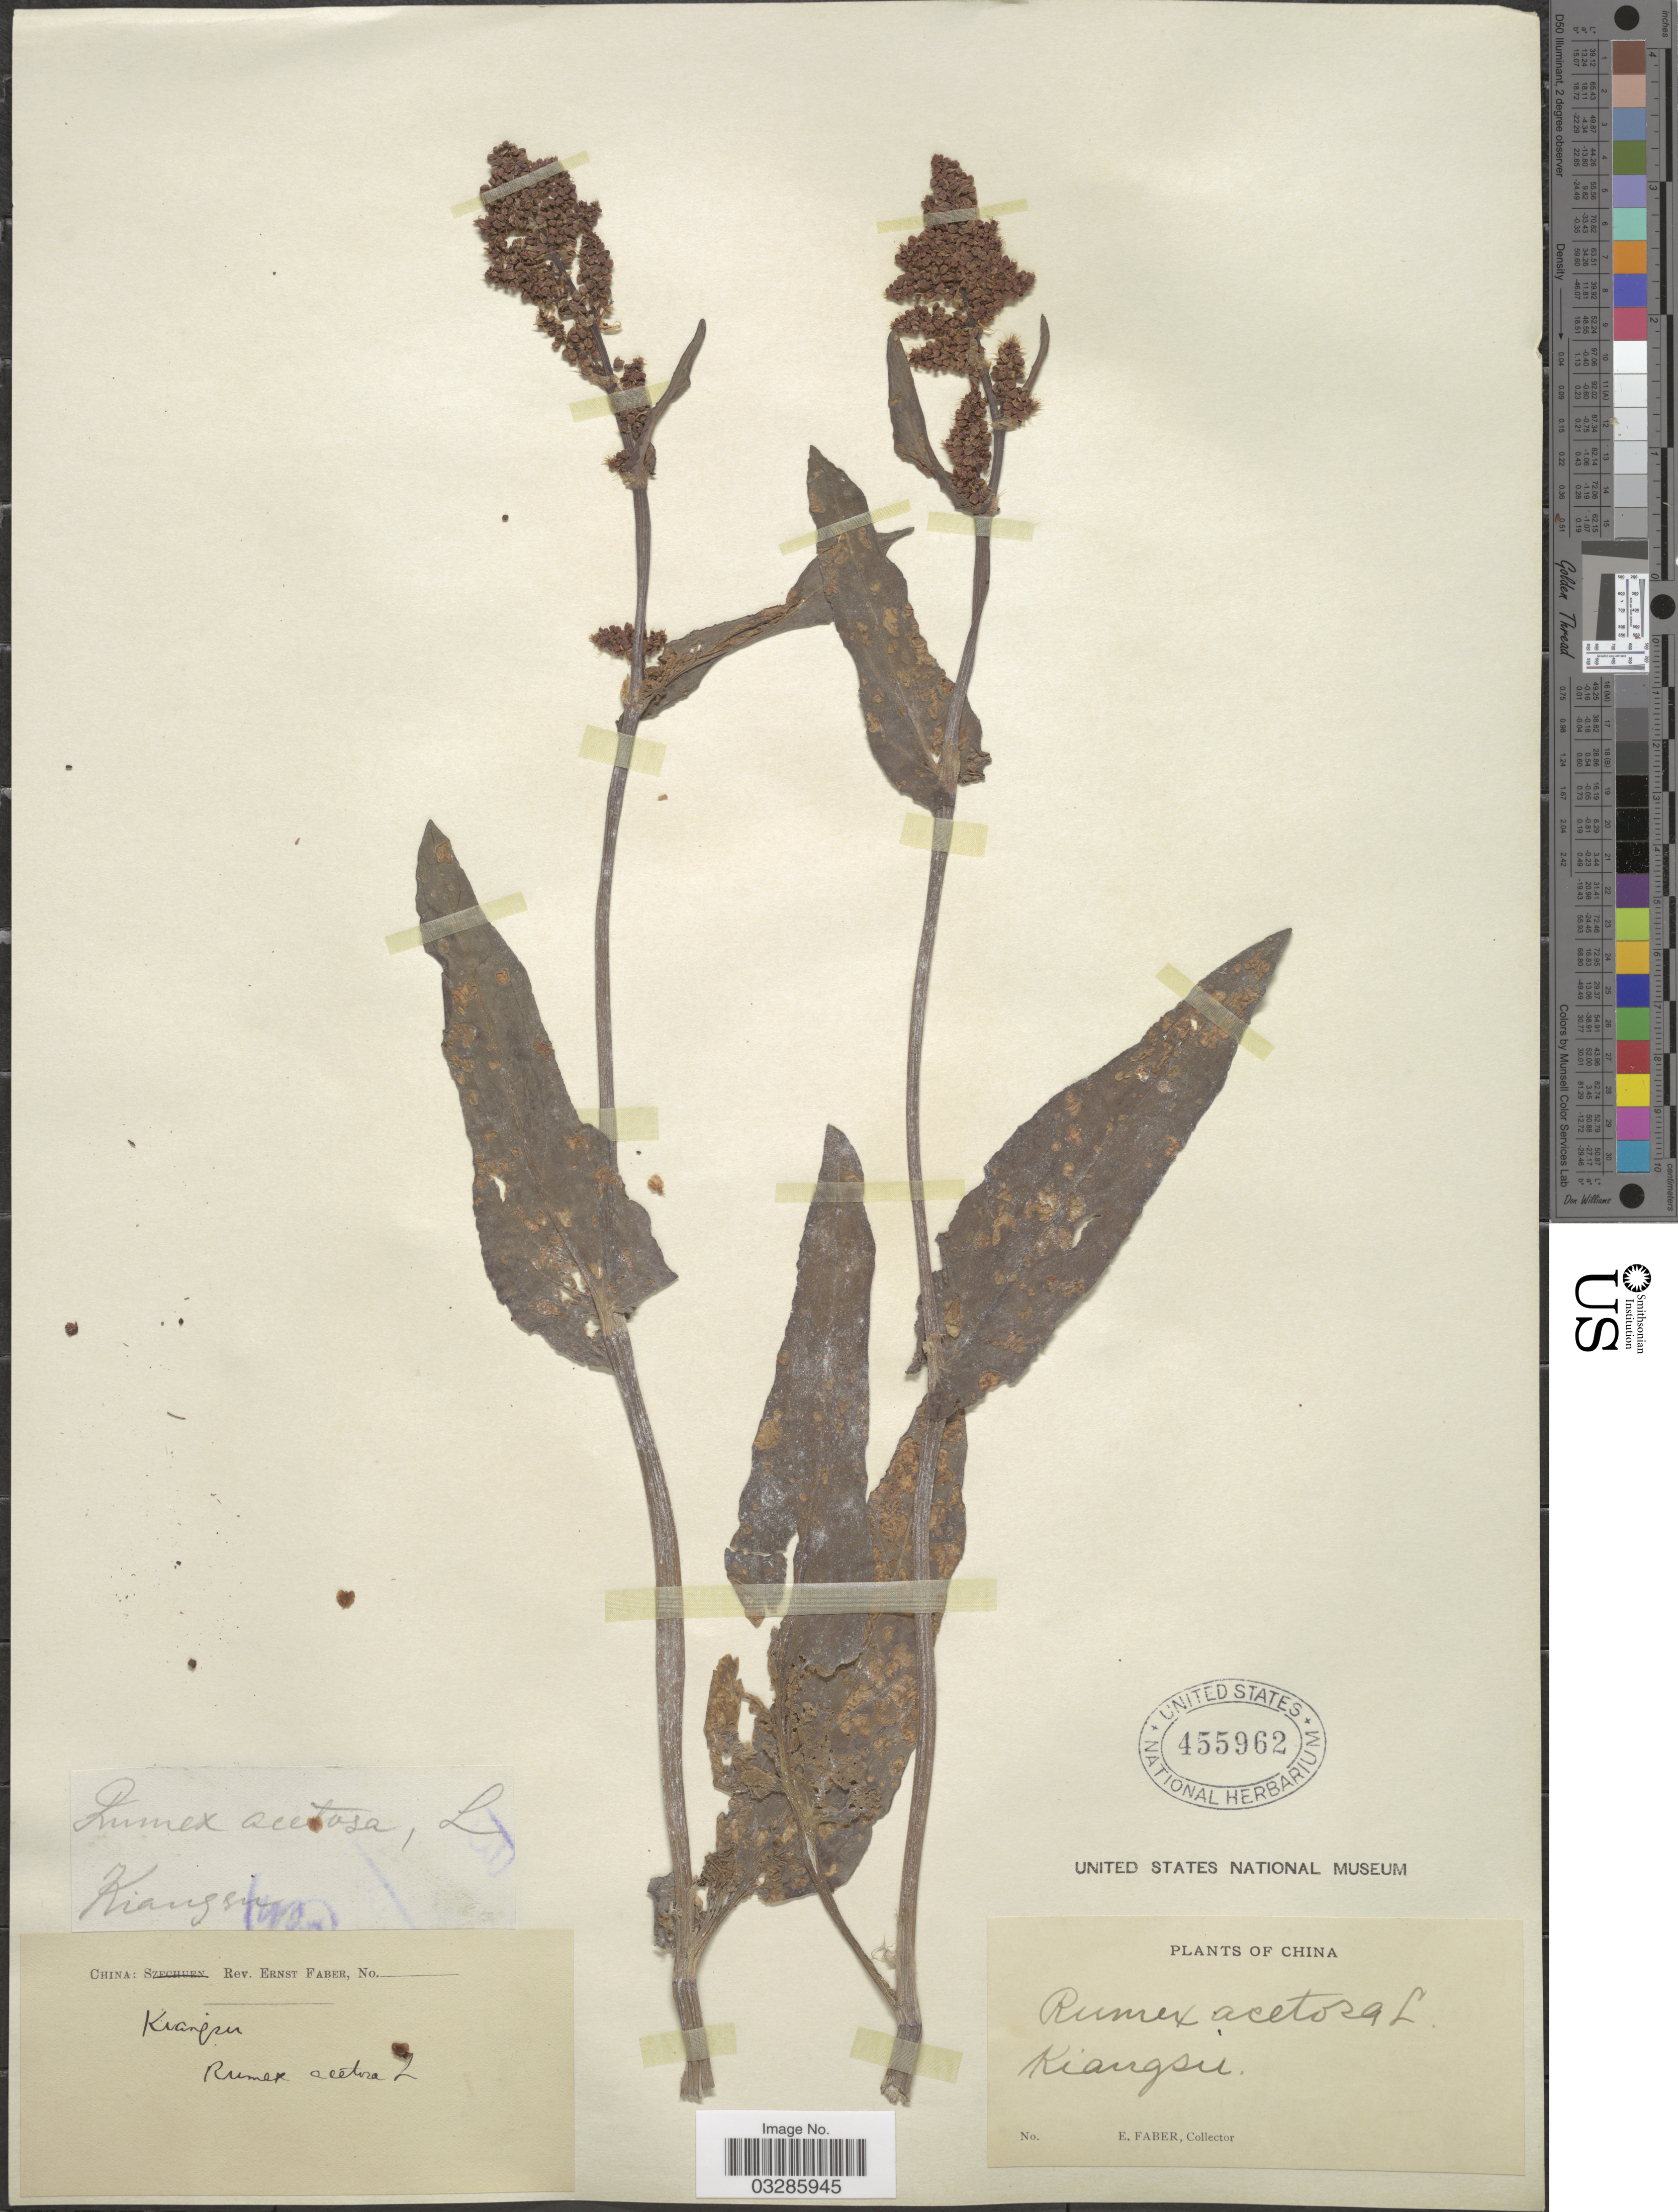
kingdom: Plantae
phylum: Tracheophyta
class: Magnoliopsida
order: Caryophyllales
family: Polygonaceae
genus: Rumex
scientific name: Rumex acetosa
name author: L.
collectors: E. Faber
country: China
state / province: Jiangsu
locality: Kiangsu.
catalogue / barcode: US 455962